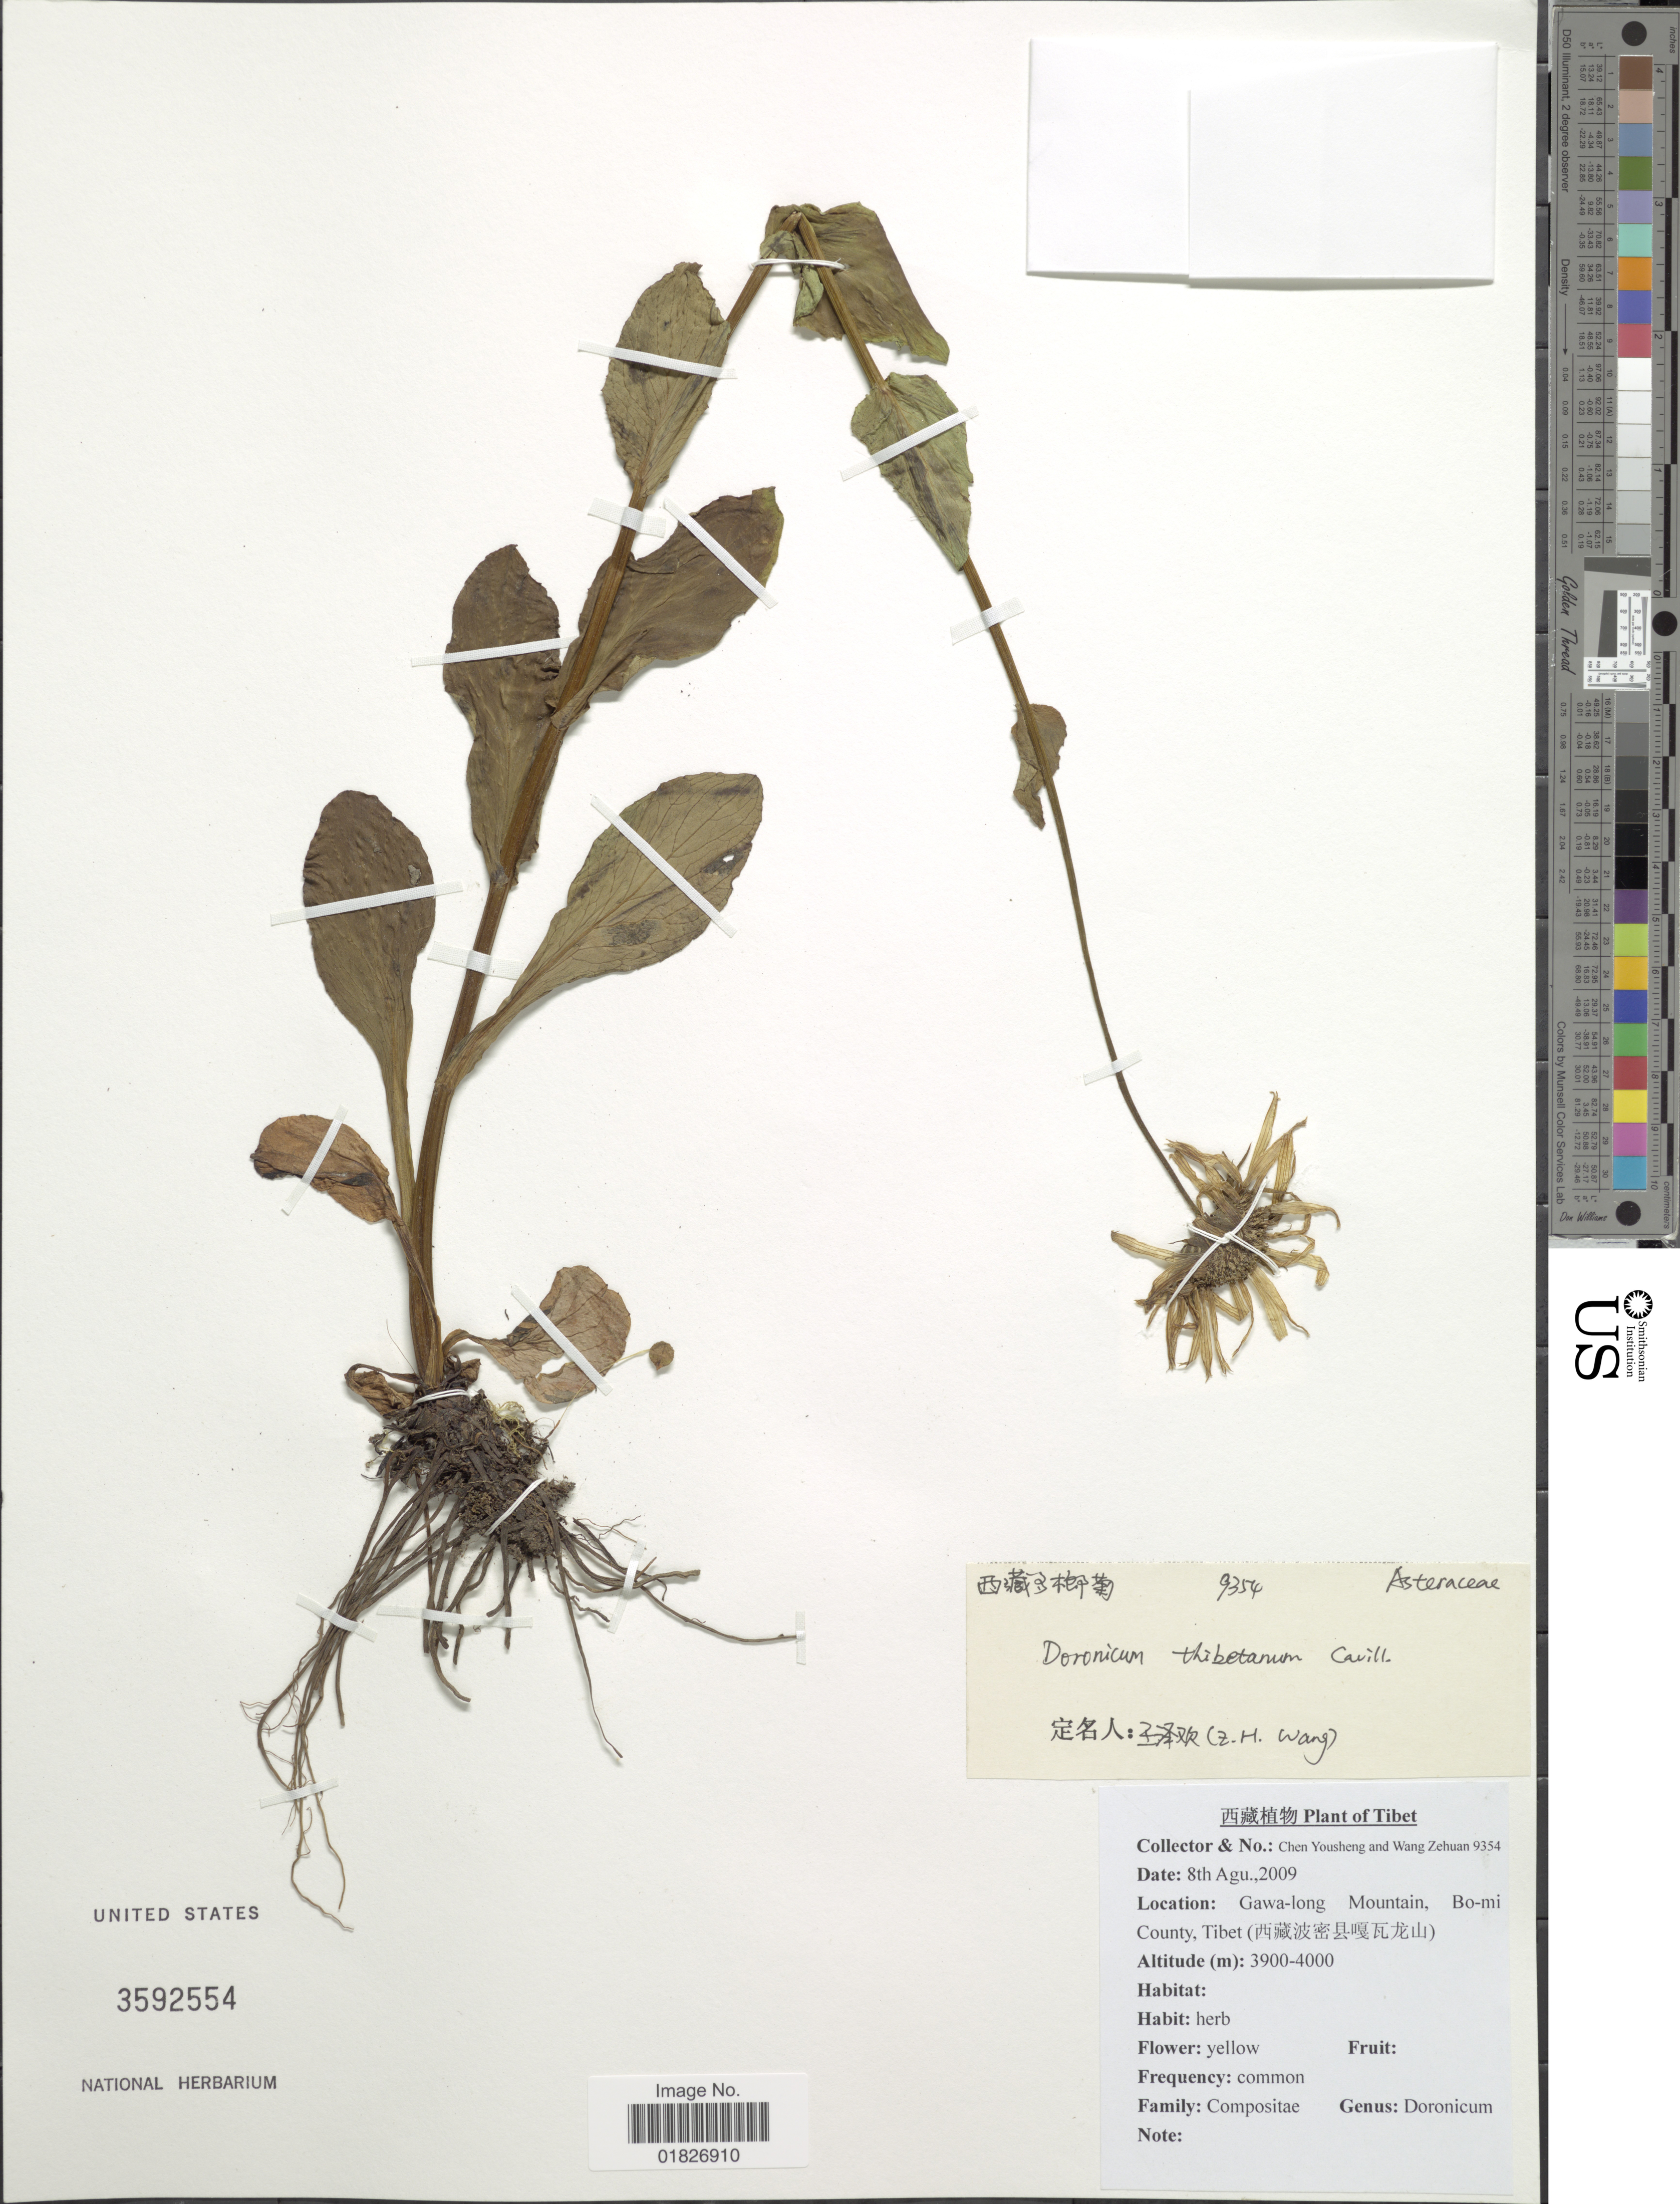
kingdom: Plantae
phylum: Tracheophyta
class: Magnoliopsida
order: Asterales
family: Asteraceae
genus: Doronicum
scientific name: Doronicum thibetanum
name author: Cavill.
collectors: Y. Chen & Z. Wang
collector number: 9354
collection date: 2009-08-08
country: China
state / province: Xizang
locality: Gawa-long Mountain, Bo-mi County, Tibet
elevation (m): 3900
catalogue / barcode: US 3592554